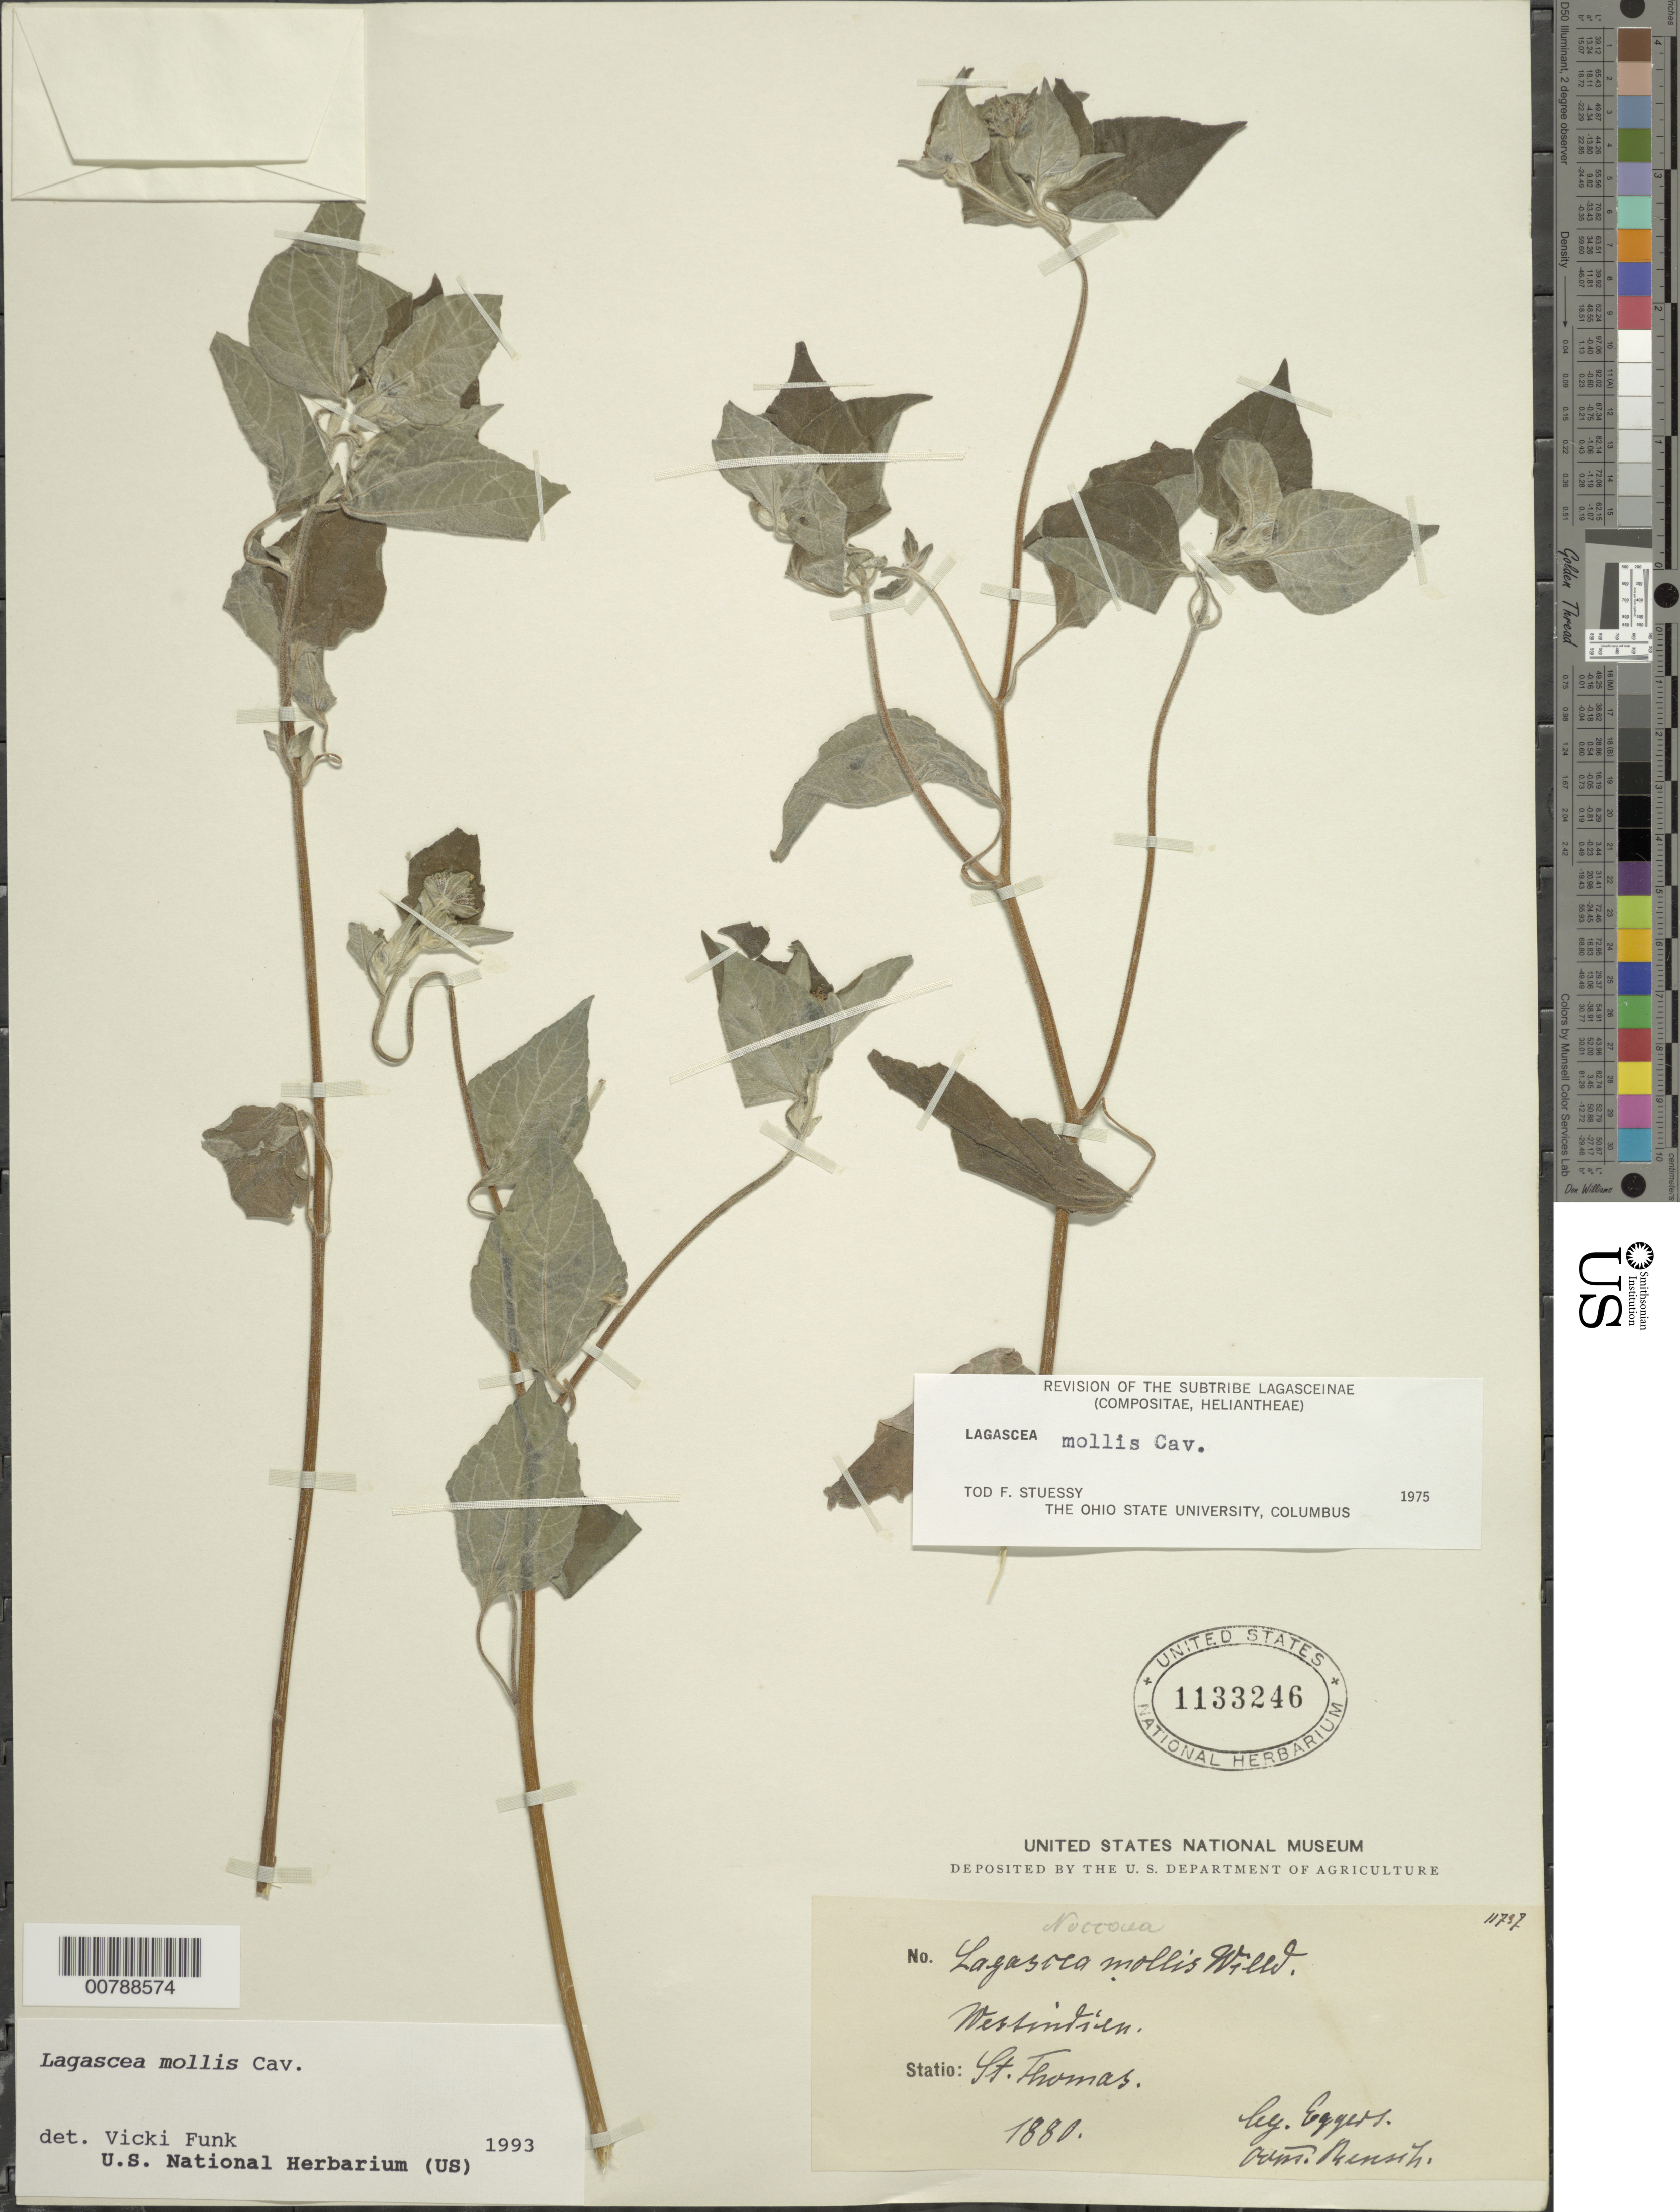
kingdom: Plantae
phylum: Tracheophyta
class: Magnoliopsida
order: Asterales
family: Asteraceae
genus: Lagascea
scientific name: Lagascea mollis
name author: Cav.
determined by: Funk, Vicki A., (BOT), Smithsonian Institution - National Museum of Natural History (UNITED STATES)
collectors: H. F. A. von Eggers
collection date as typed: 1880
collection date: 1880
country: U.S. Virgin Islands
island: St. Thomas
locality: Wessintien [sic]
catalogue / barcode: US 1133246